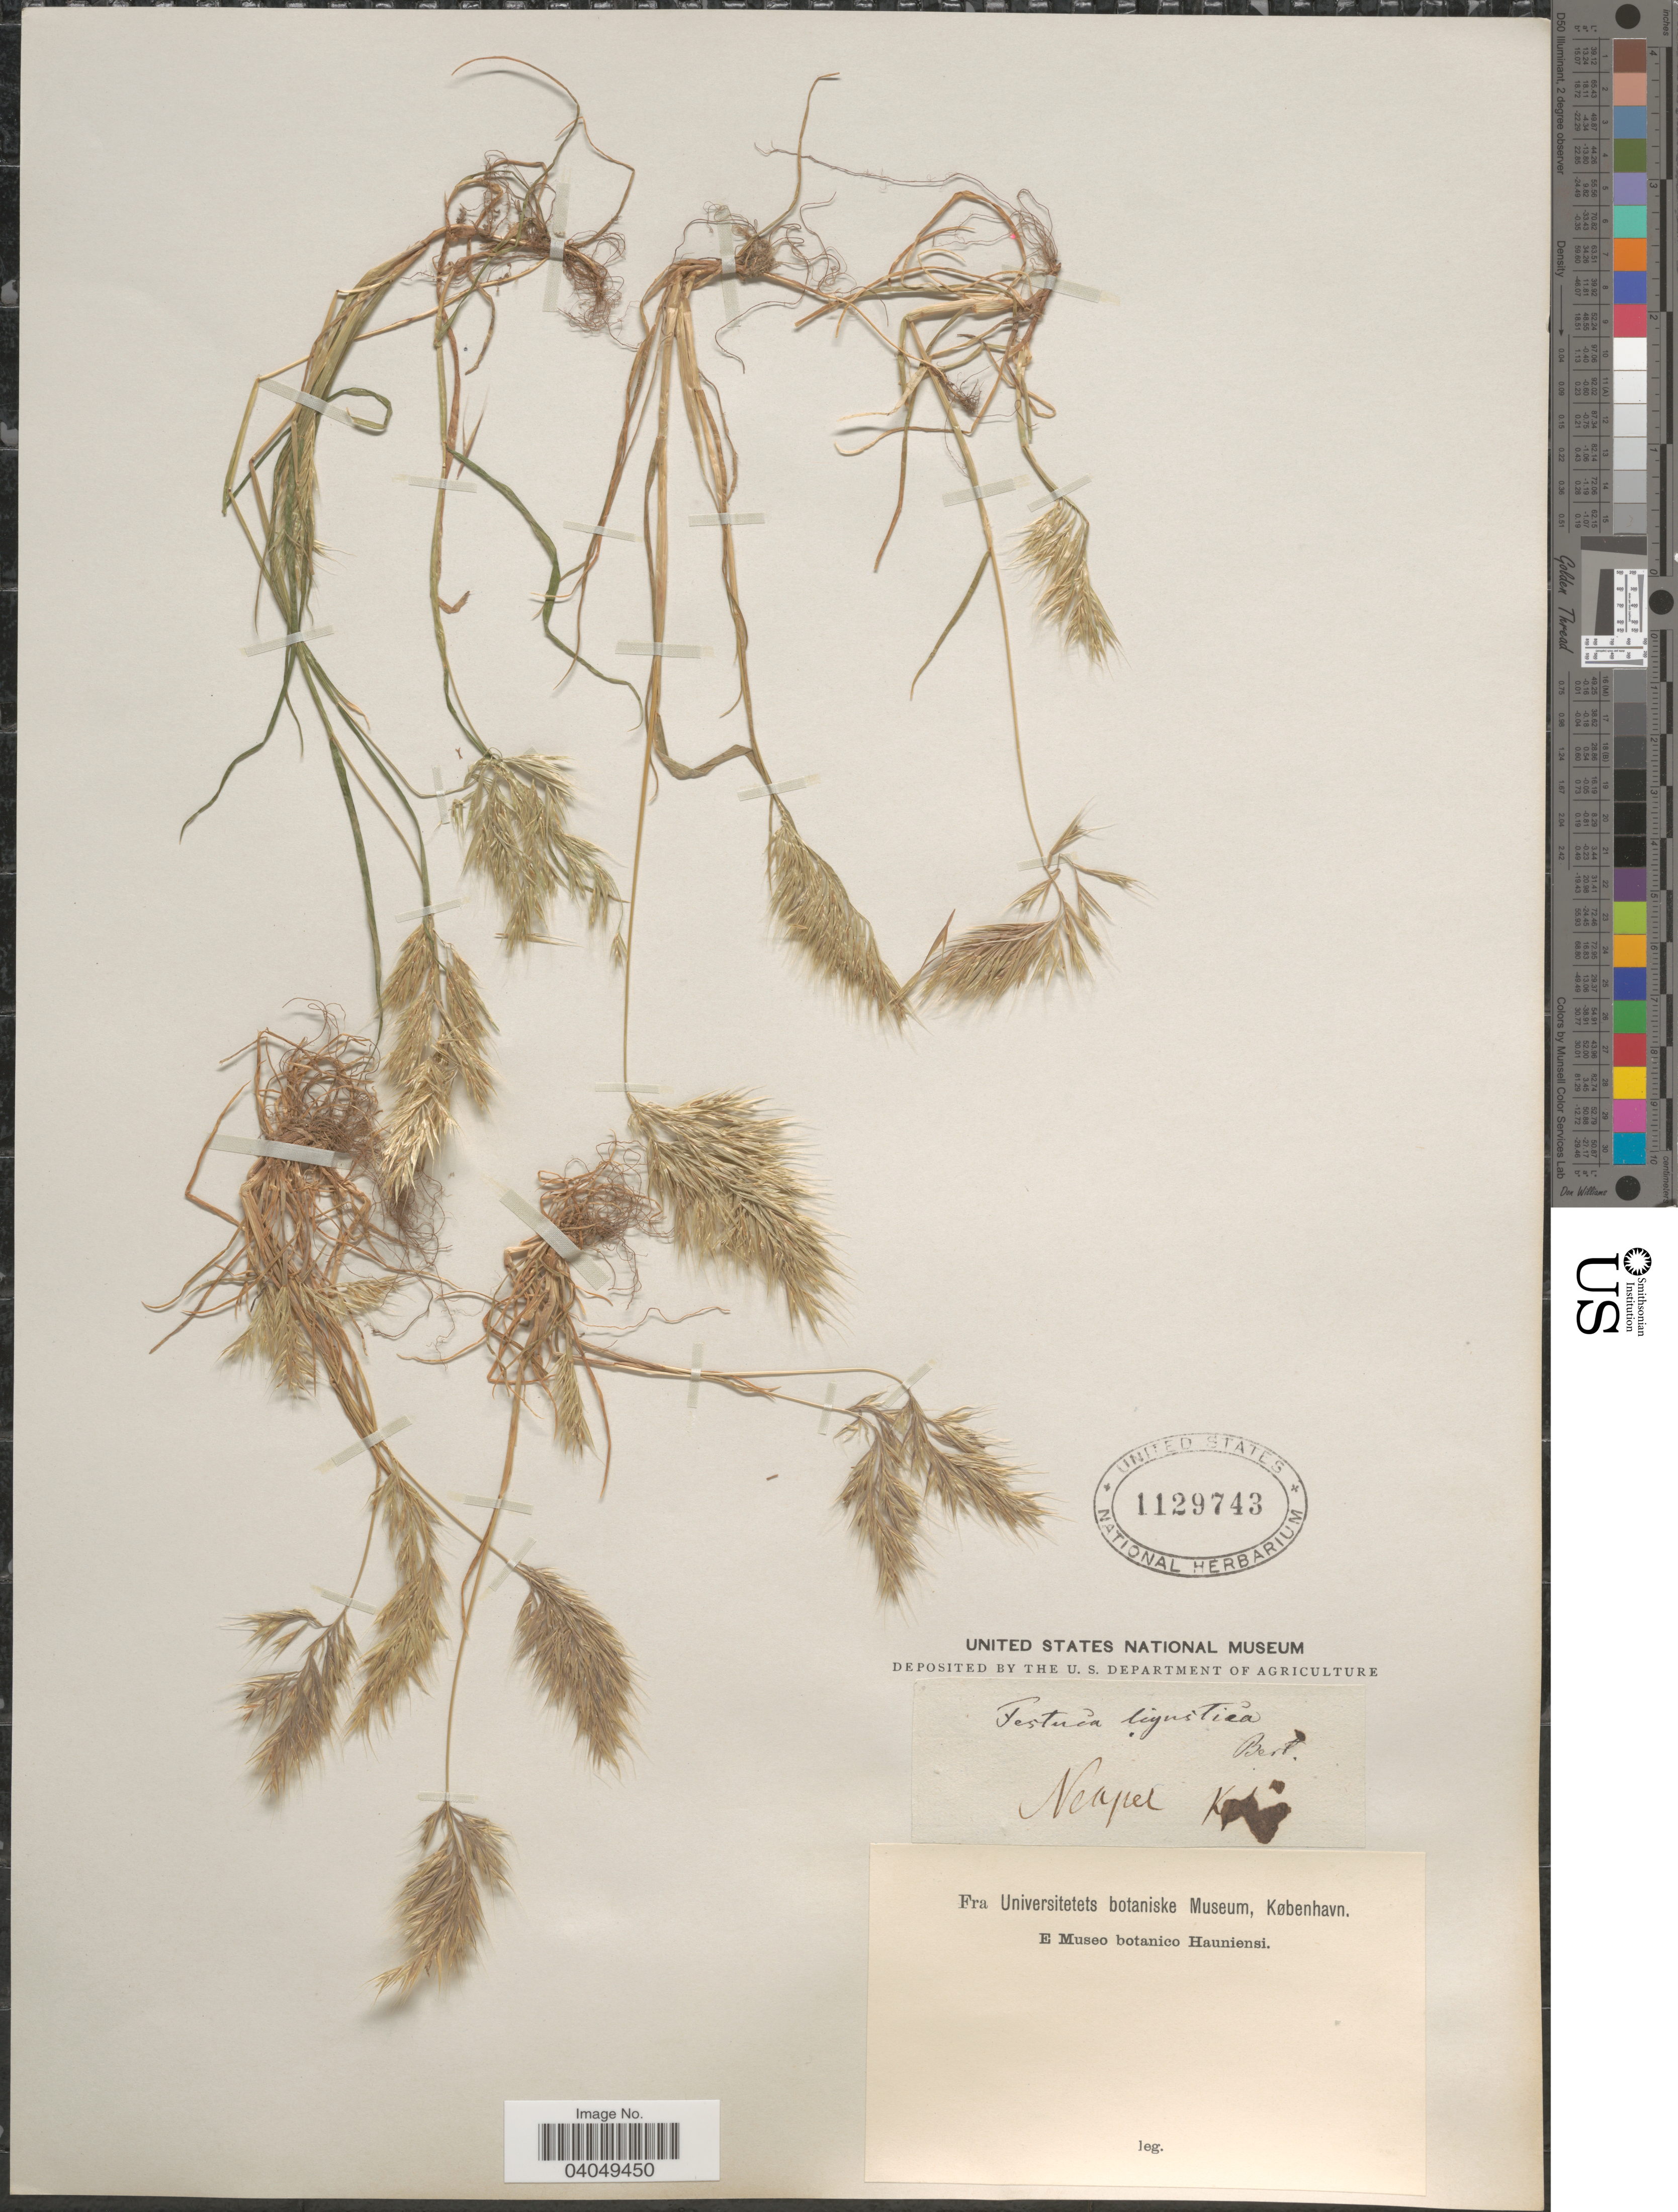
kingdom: Plantae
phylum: Tracheophyta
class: Liliopsida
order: Poales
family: Poaceae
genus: Festuca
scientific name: Festuca ligustica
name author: (All.) Bertol.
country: Italy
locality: Neapel K [illegible text].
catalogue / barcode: US 1129743